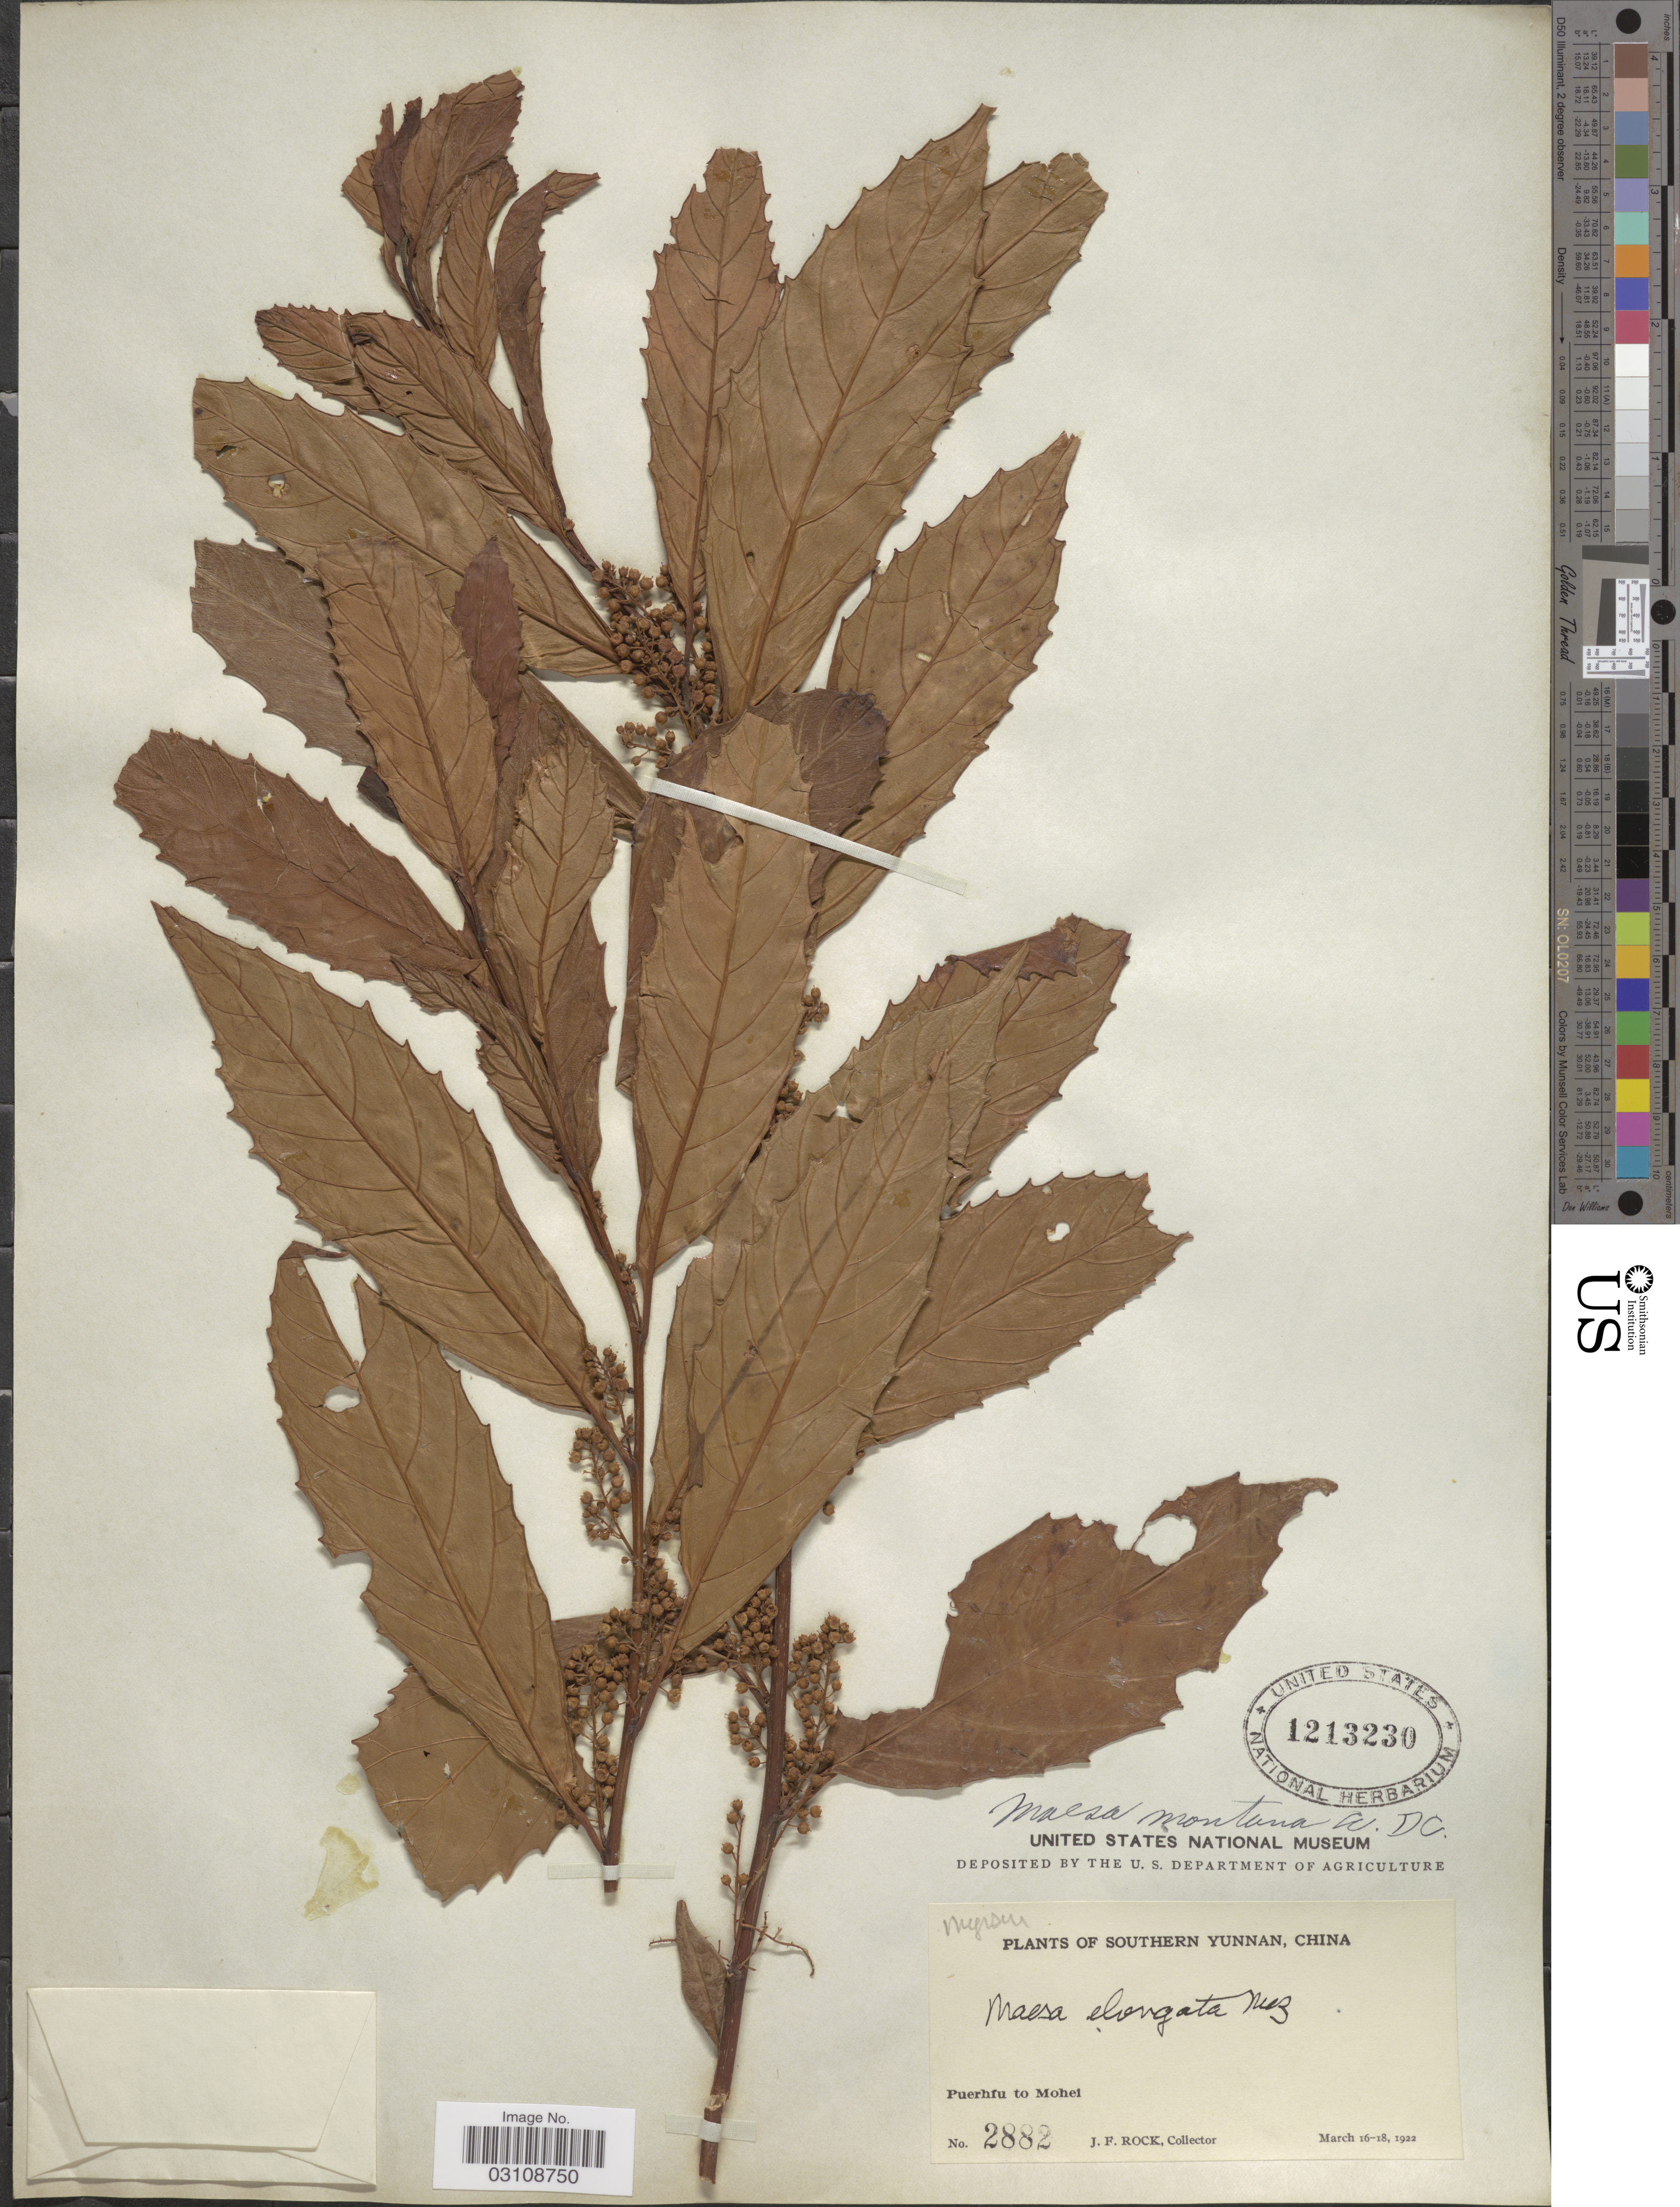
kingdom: Plantae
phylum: Tracheophyta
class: Magnoliopsida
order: Ericales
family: Primulaceae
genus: Maesa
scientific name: Maesa montana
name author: A. DC.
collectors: J. Rock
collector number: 2882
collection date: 1922-03-16/1922-03-18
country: China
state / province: Yunnan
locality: Southern Yunnan, Puerhfu to Mohei.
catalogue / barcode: US 1213230